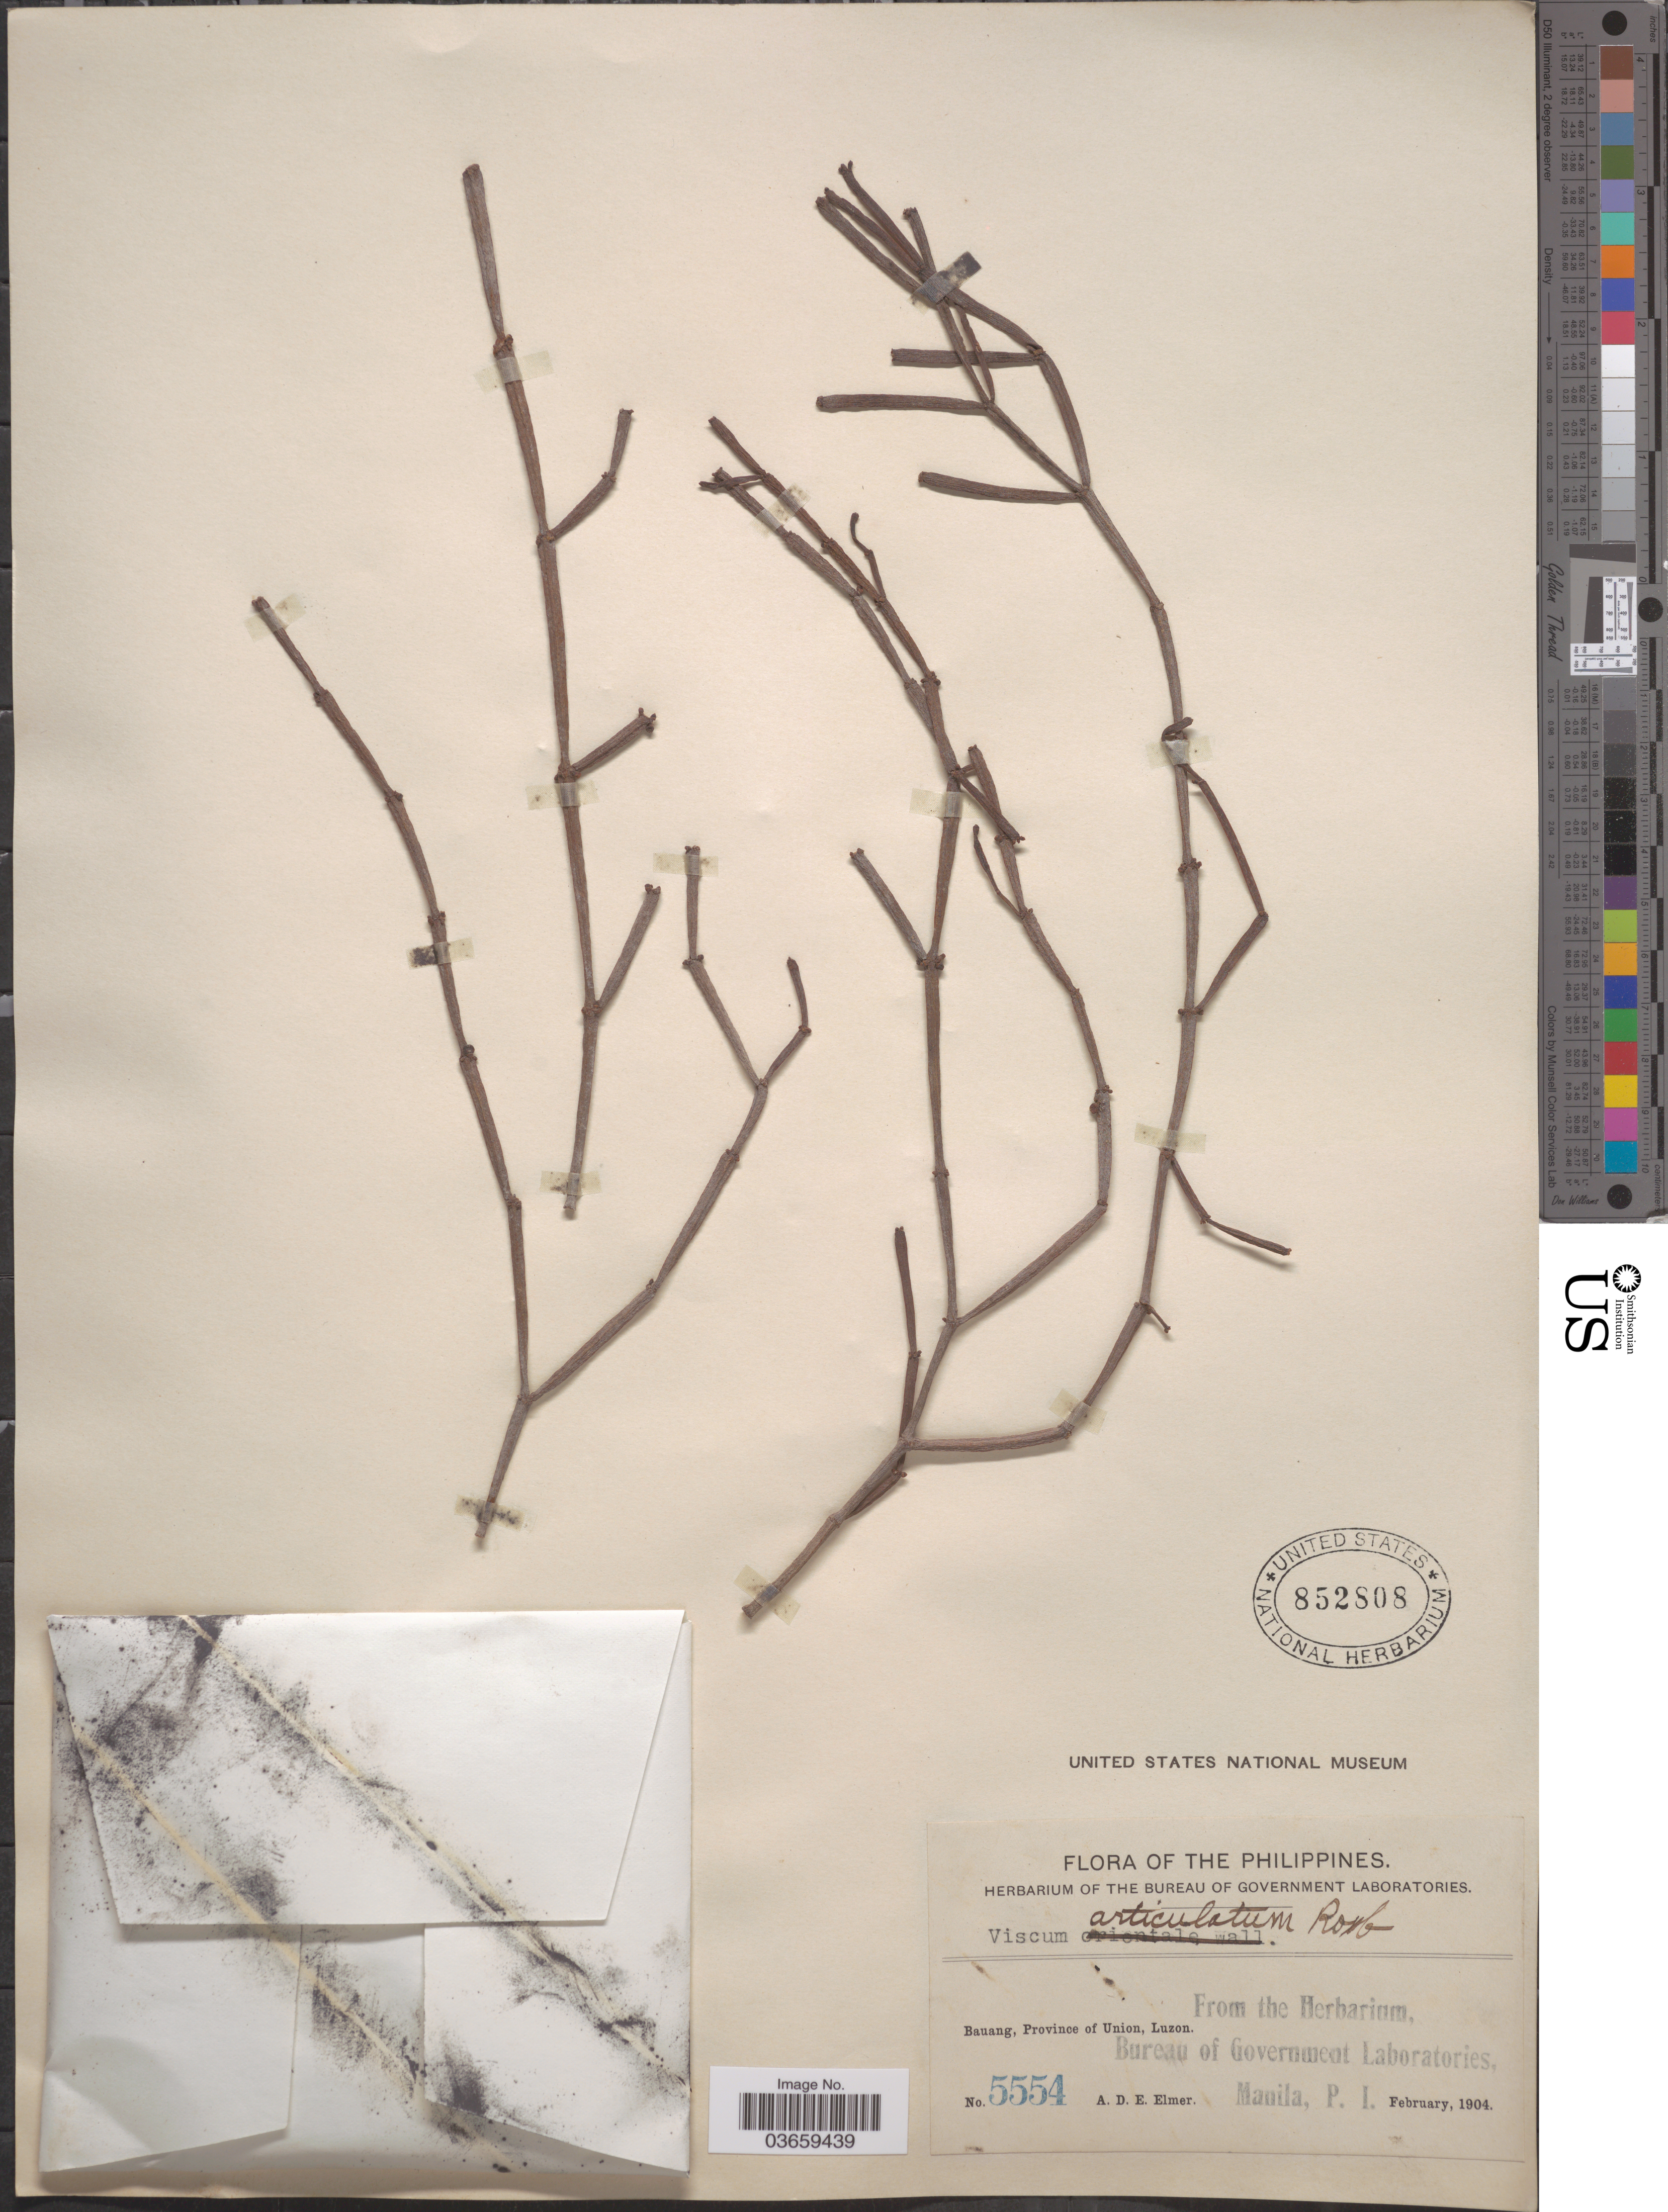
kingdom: Plantae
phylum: Tracheophyta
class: Magnoliopsida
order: Santalales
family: Viscaceae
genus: Viscum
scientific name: Viscum articulatum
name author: Burm. f.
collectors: A. D. E. Elmer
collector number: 5554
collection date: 1904-02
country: Philippines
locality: Bauang, Province of Union, Luzon.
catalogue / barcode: US 852808